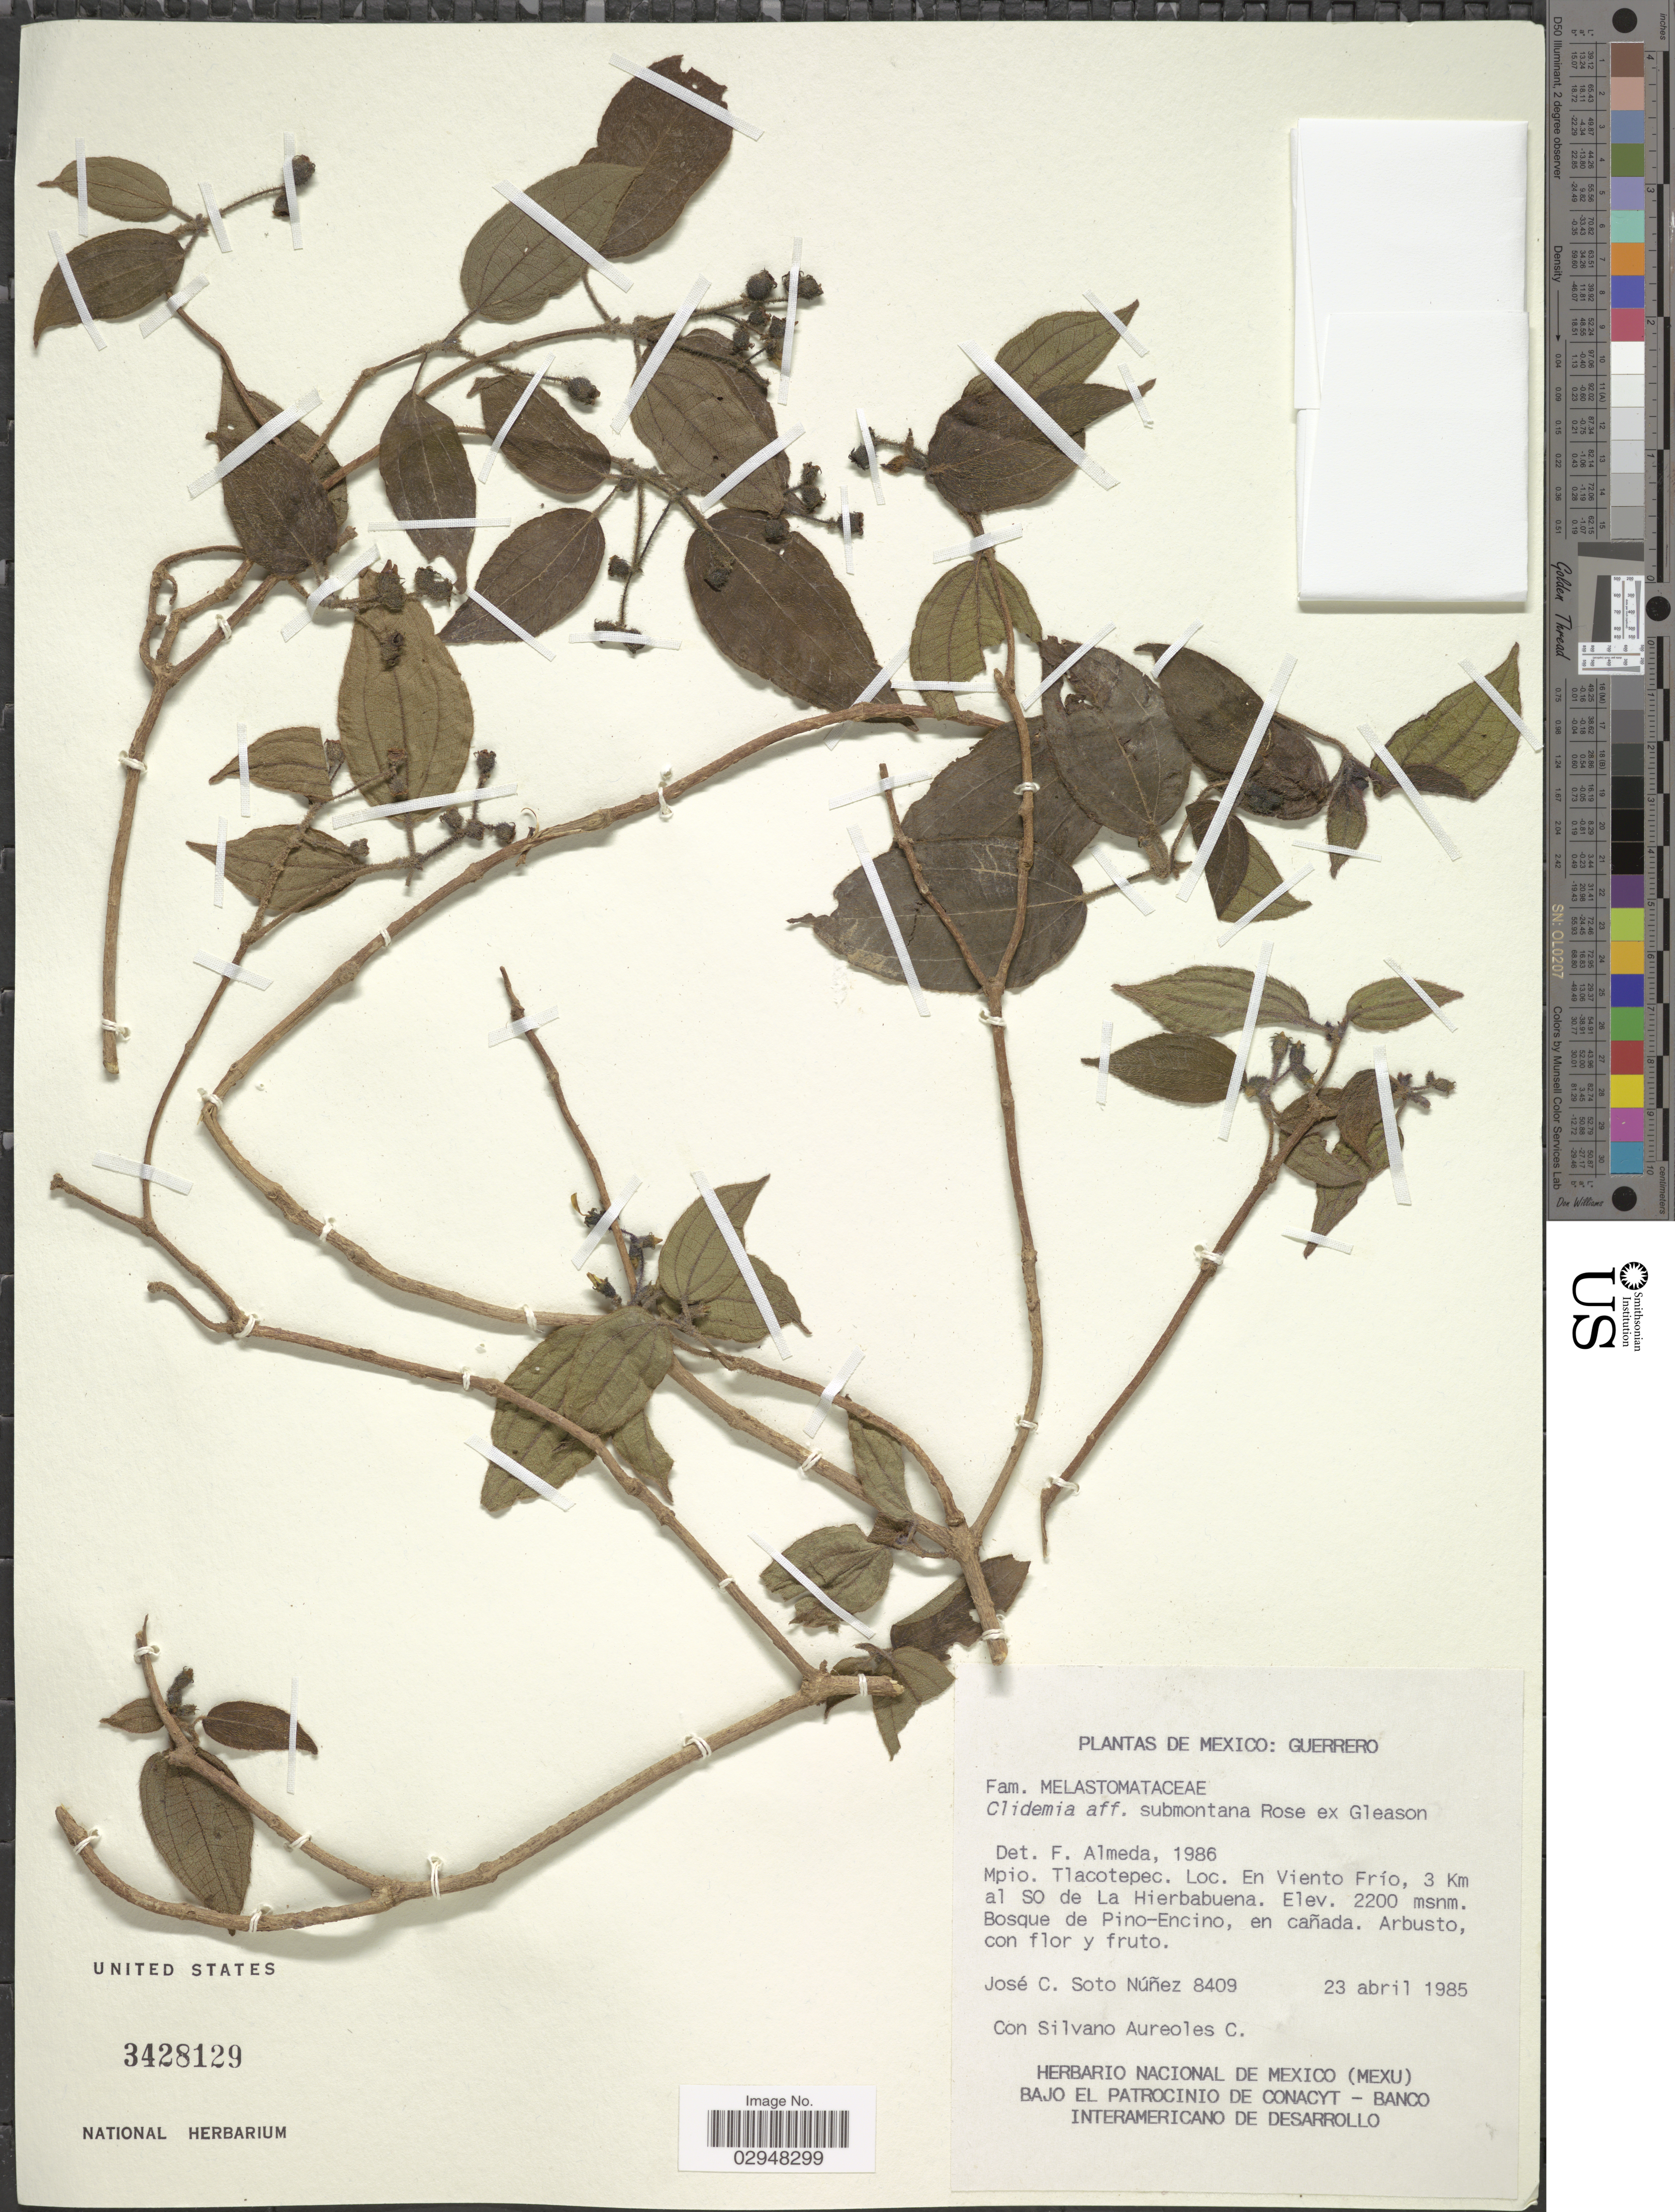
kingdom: Plantae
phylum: Tracheophyta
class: Magnoliopsida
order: Myrtales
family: Melastomataceae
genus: Clidemia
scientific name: Clidemia submontana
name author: Rose ex Gleason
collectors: J. Soto & Aureoles C., S.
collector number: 8409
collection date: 1985-04-23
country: Mexico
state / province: Guerrero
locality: Mpio. Tlacotepec, Loc. En Viento Frío, 3 Km al SO de la Hierbabuena.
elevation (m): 2200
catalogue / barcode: US 3428129